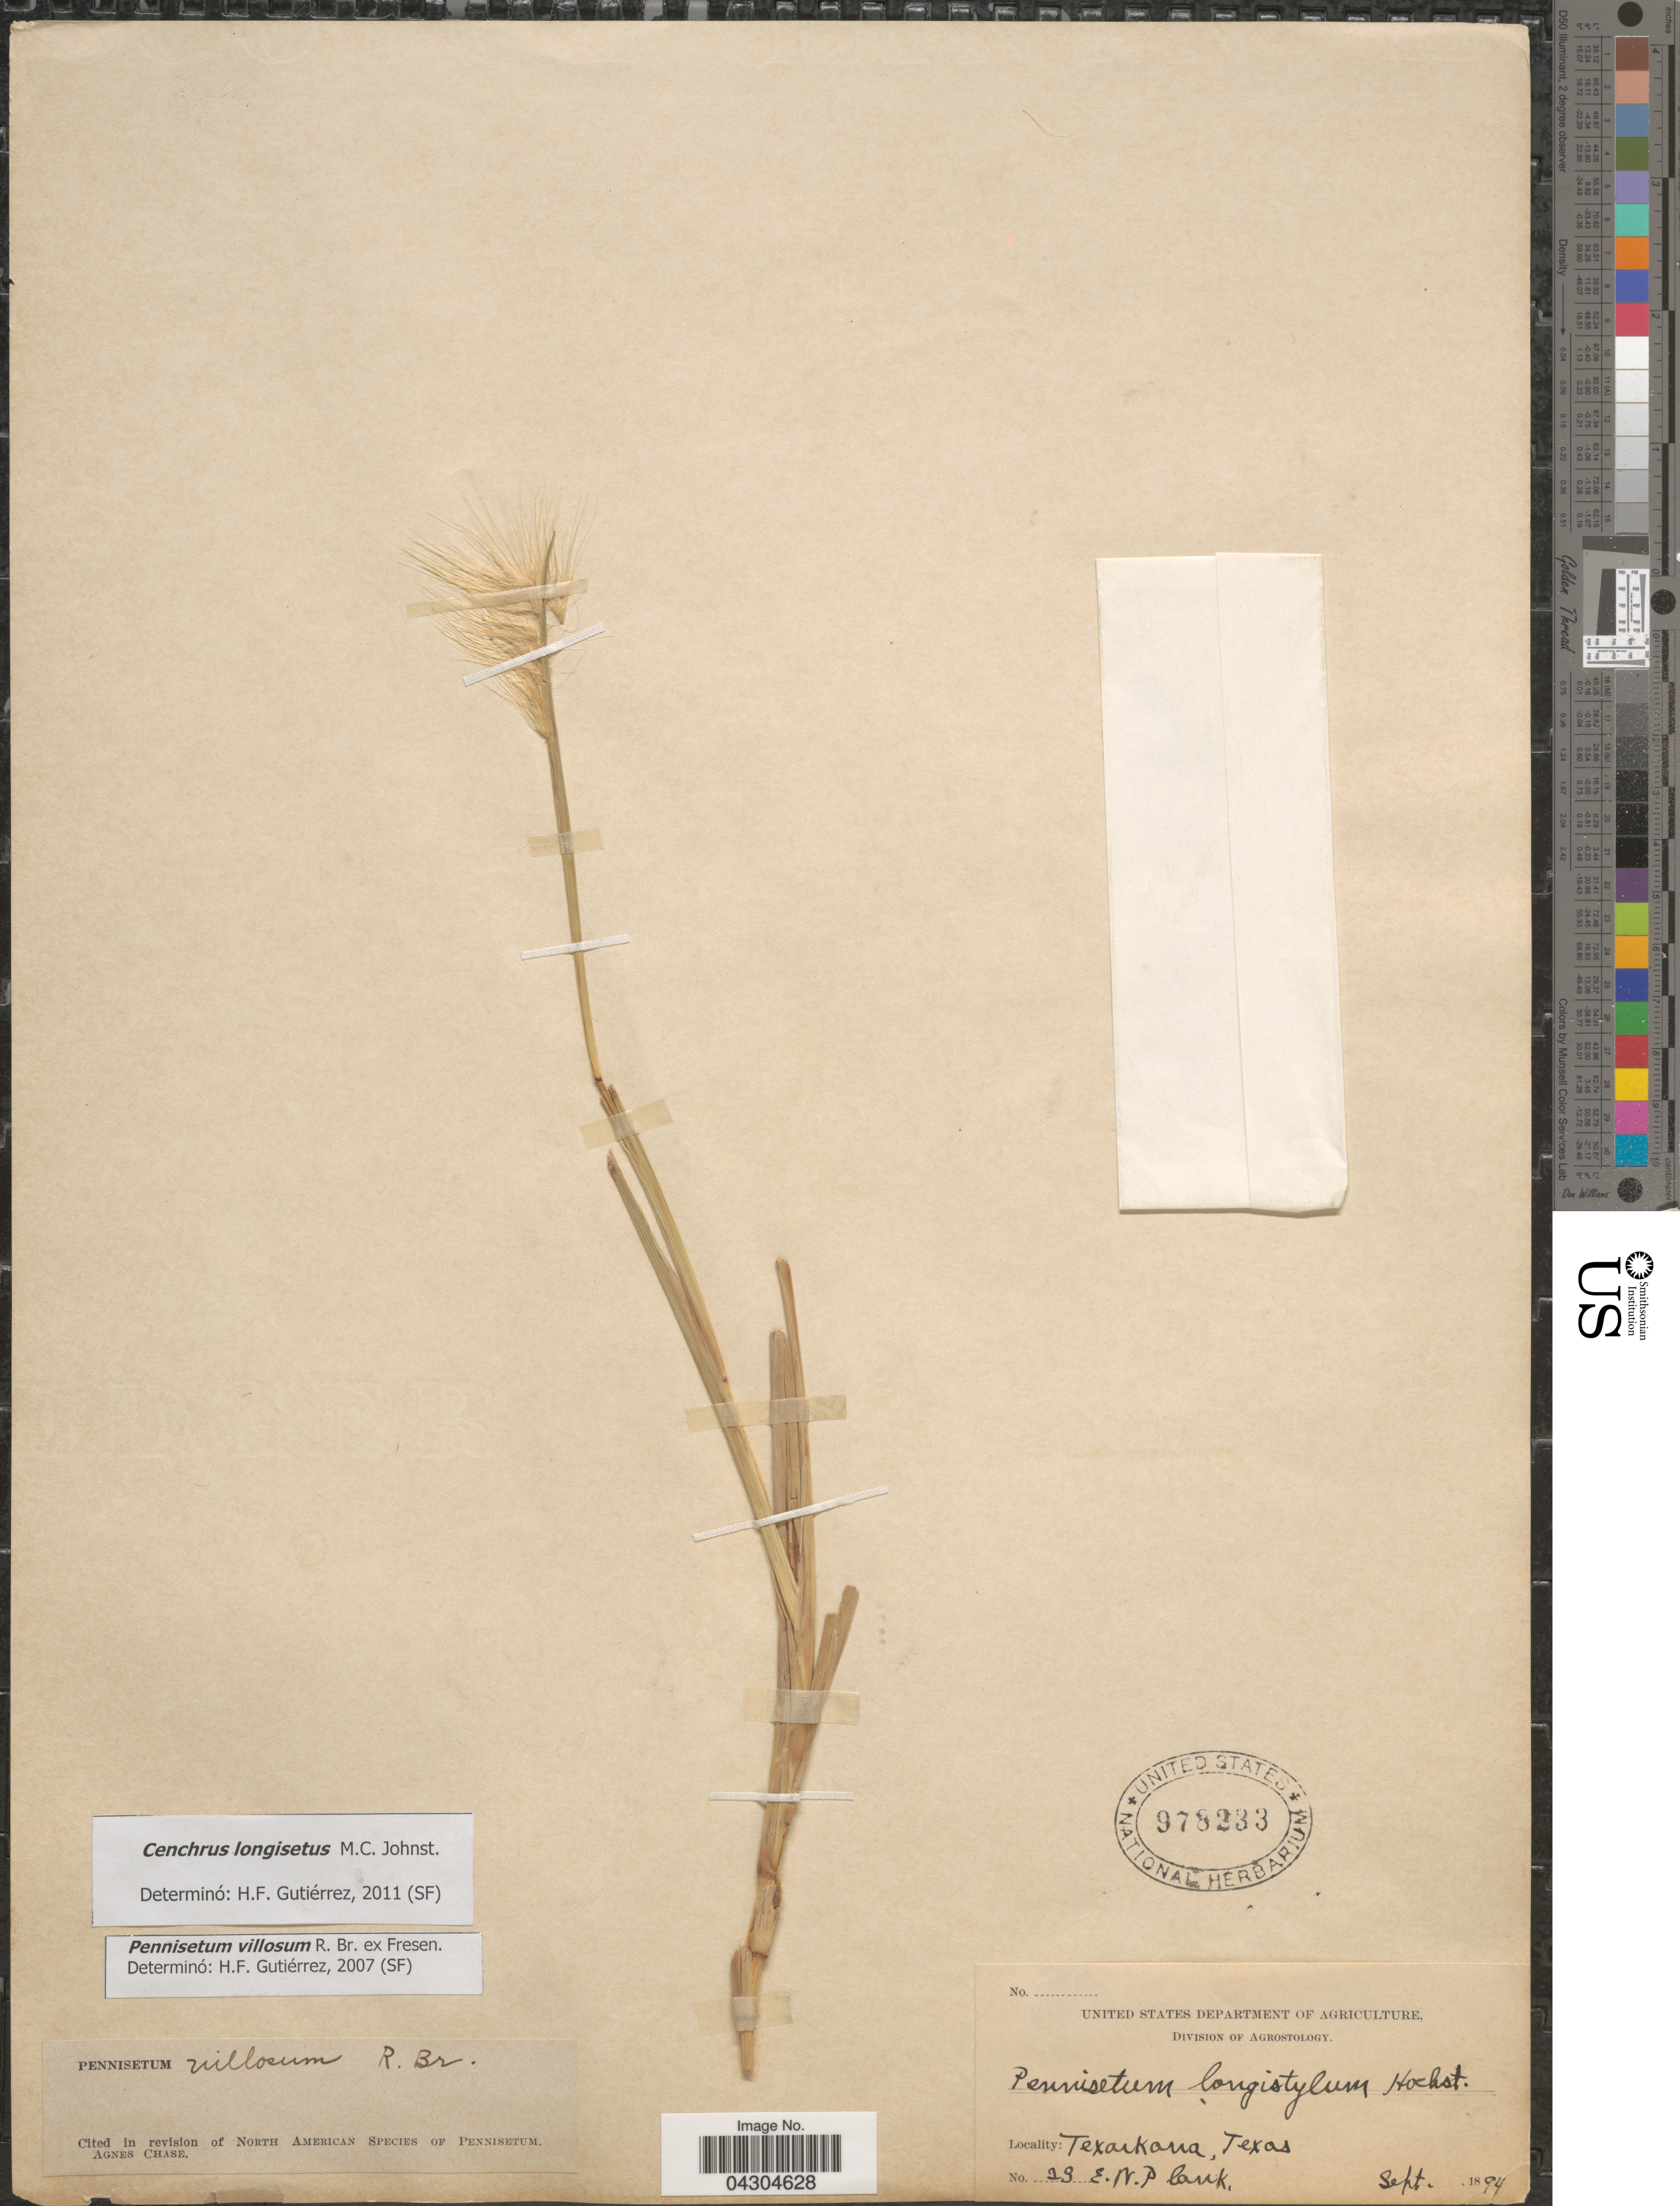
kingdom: Plantae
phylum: Tracheophyta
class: Liliopsida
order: Poales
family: Poaceae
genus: Cenchrus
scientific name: Cenchrus longisetus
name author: M.C. Johnst.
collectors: E. Plank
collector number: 23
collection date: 1894-09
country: United States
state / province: Texas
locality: Texarkana.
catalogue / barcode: US 978233